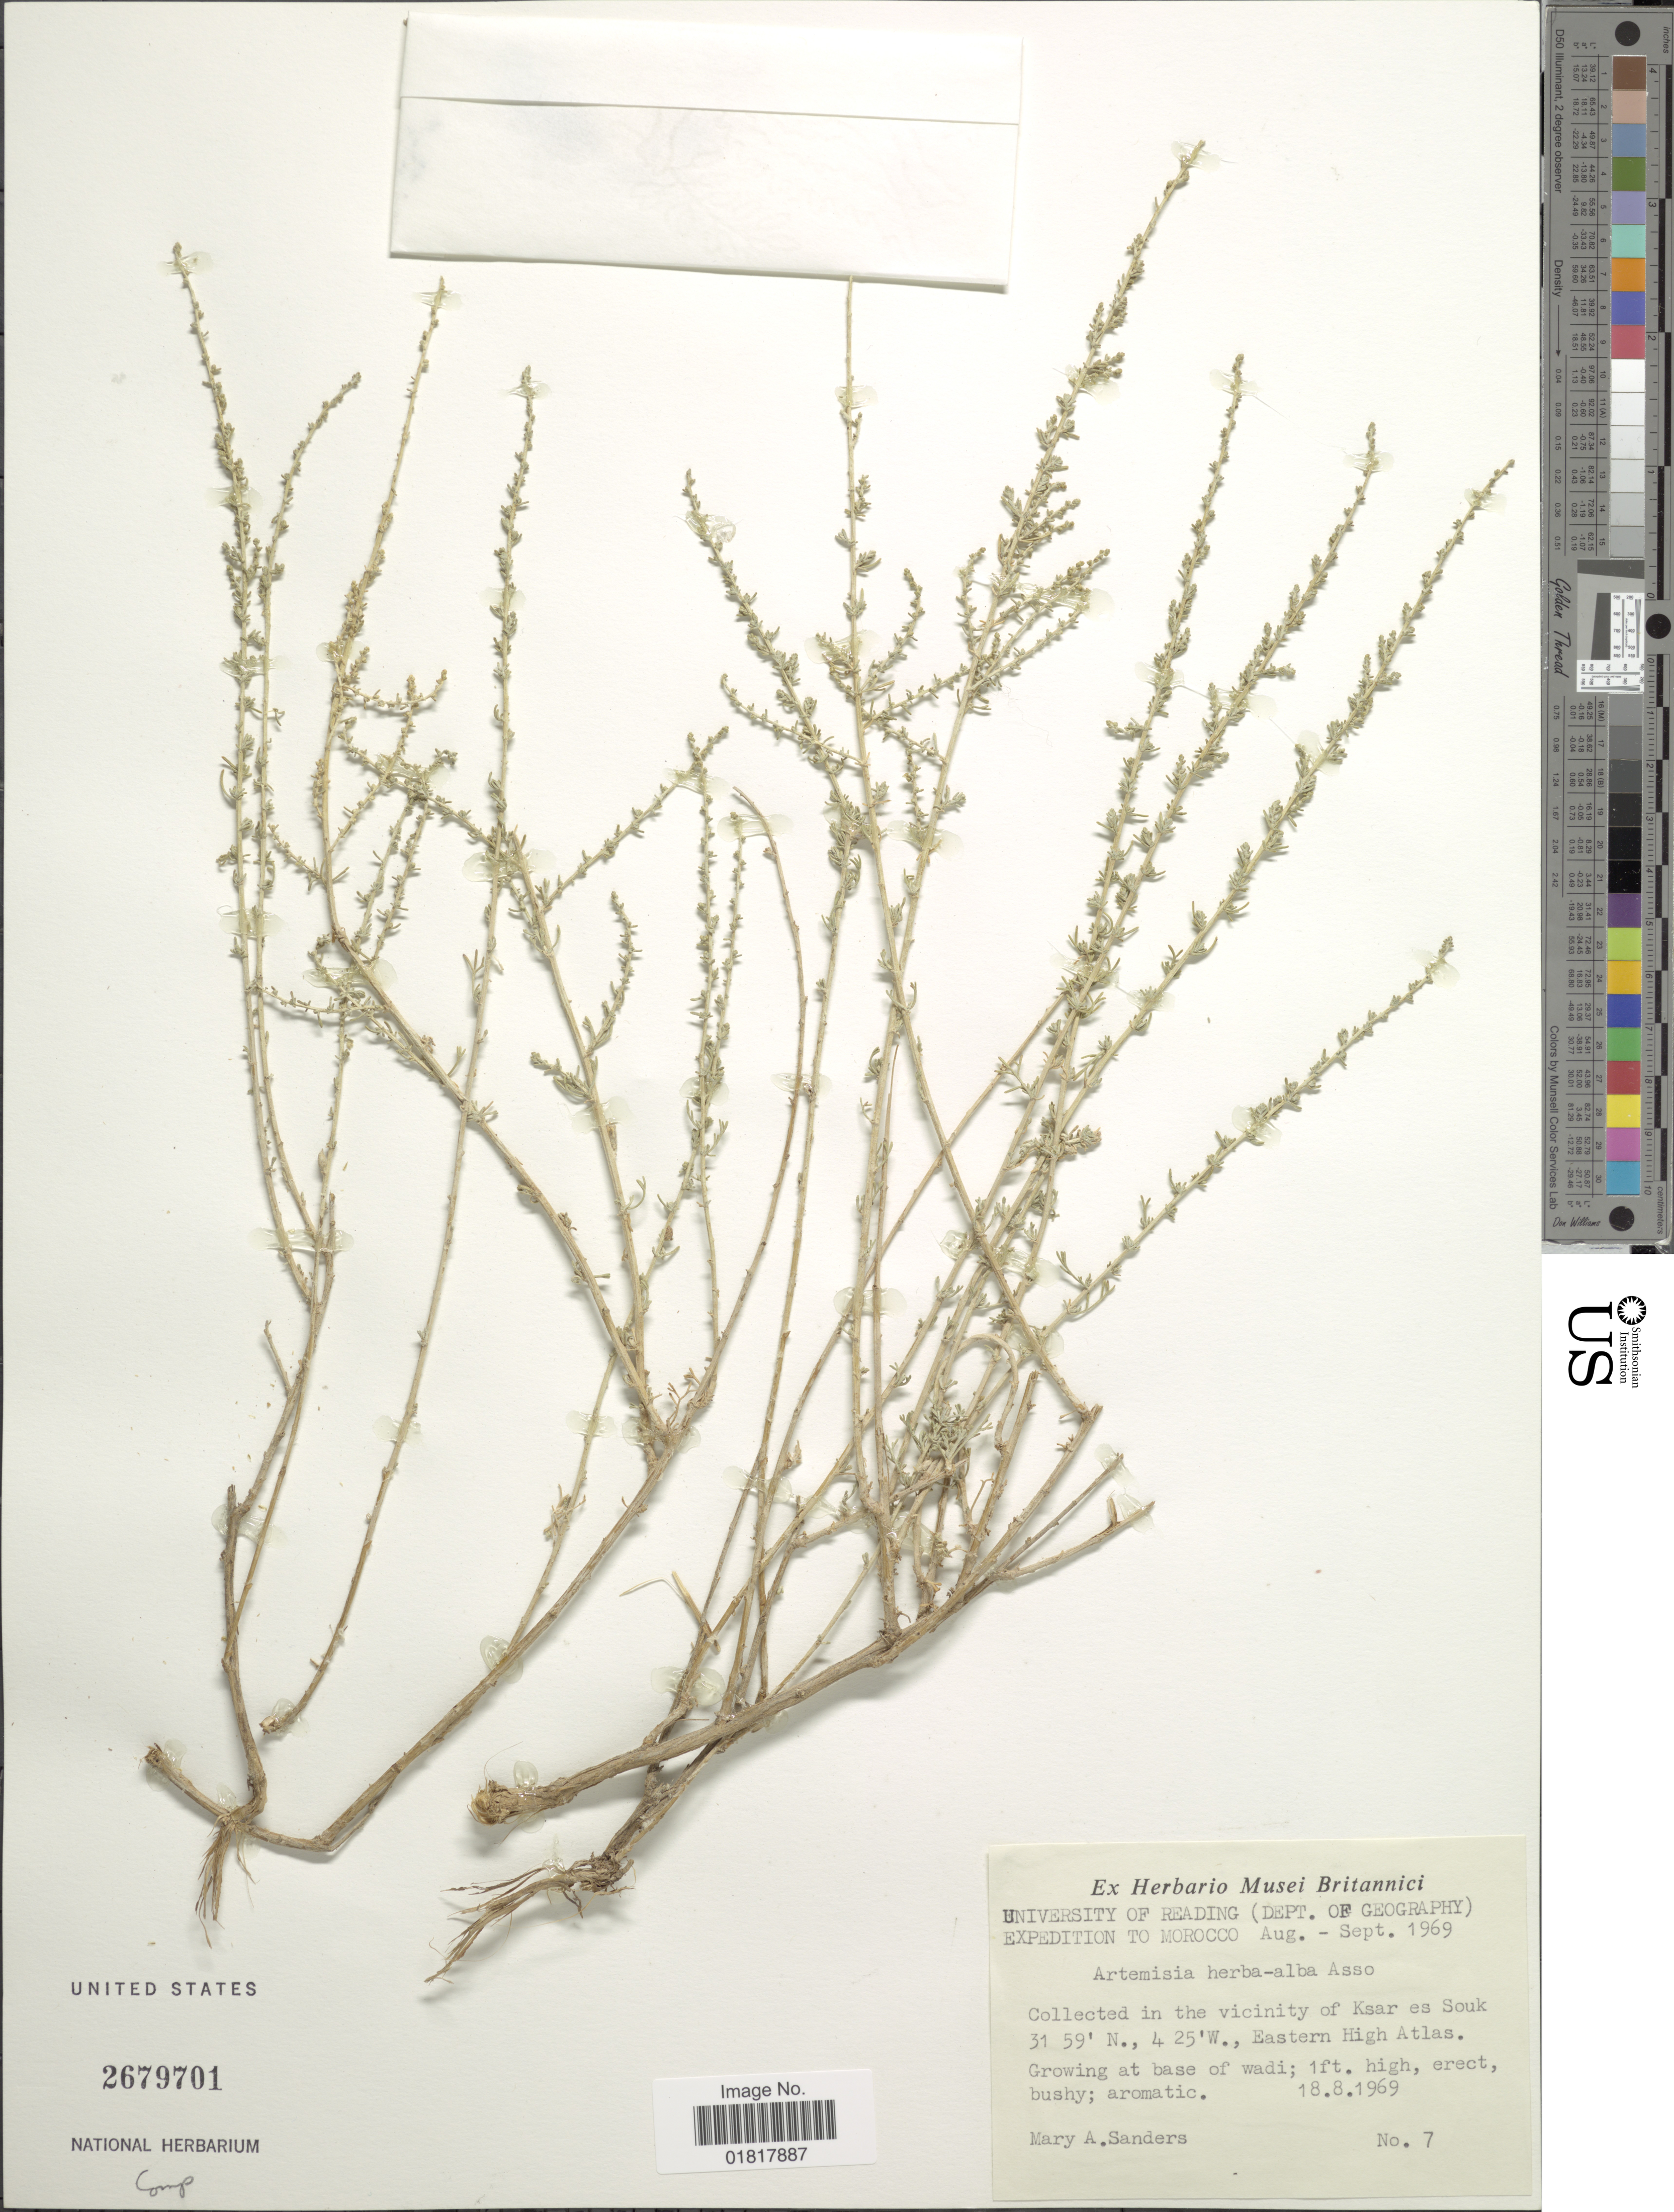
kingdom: Plantae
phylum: Tracheophyta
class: Magnoliopsida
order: Asterales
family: Asteraceae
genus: Artemisia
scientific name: Artemisia herba-alba asso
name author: Asso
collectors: M. Sanders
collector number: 7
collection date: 1969-08-18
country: Morocco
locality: Vicinity of Ksar es Souk, Eastern High Atlasm growing at base of wadi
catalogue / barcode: US 2679701